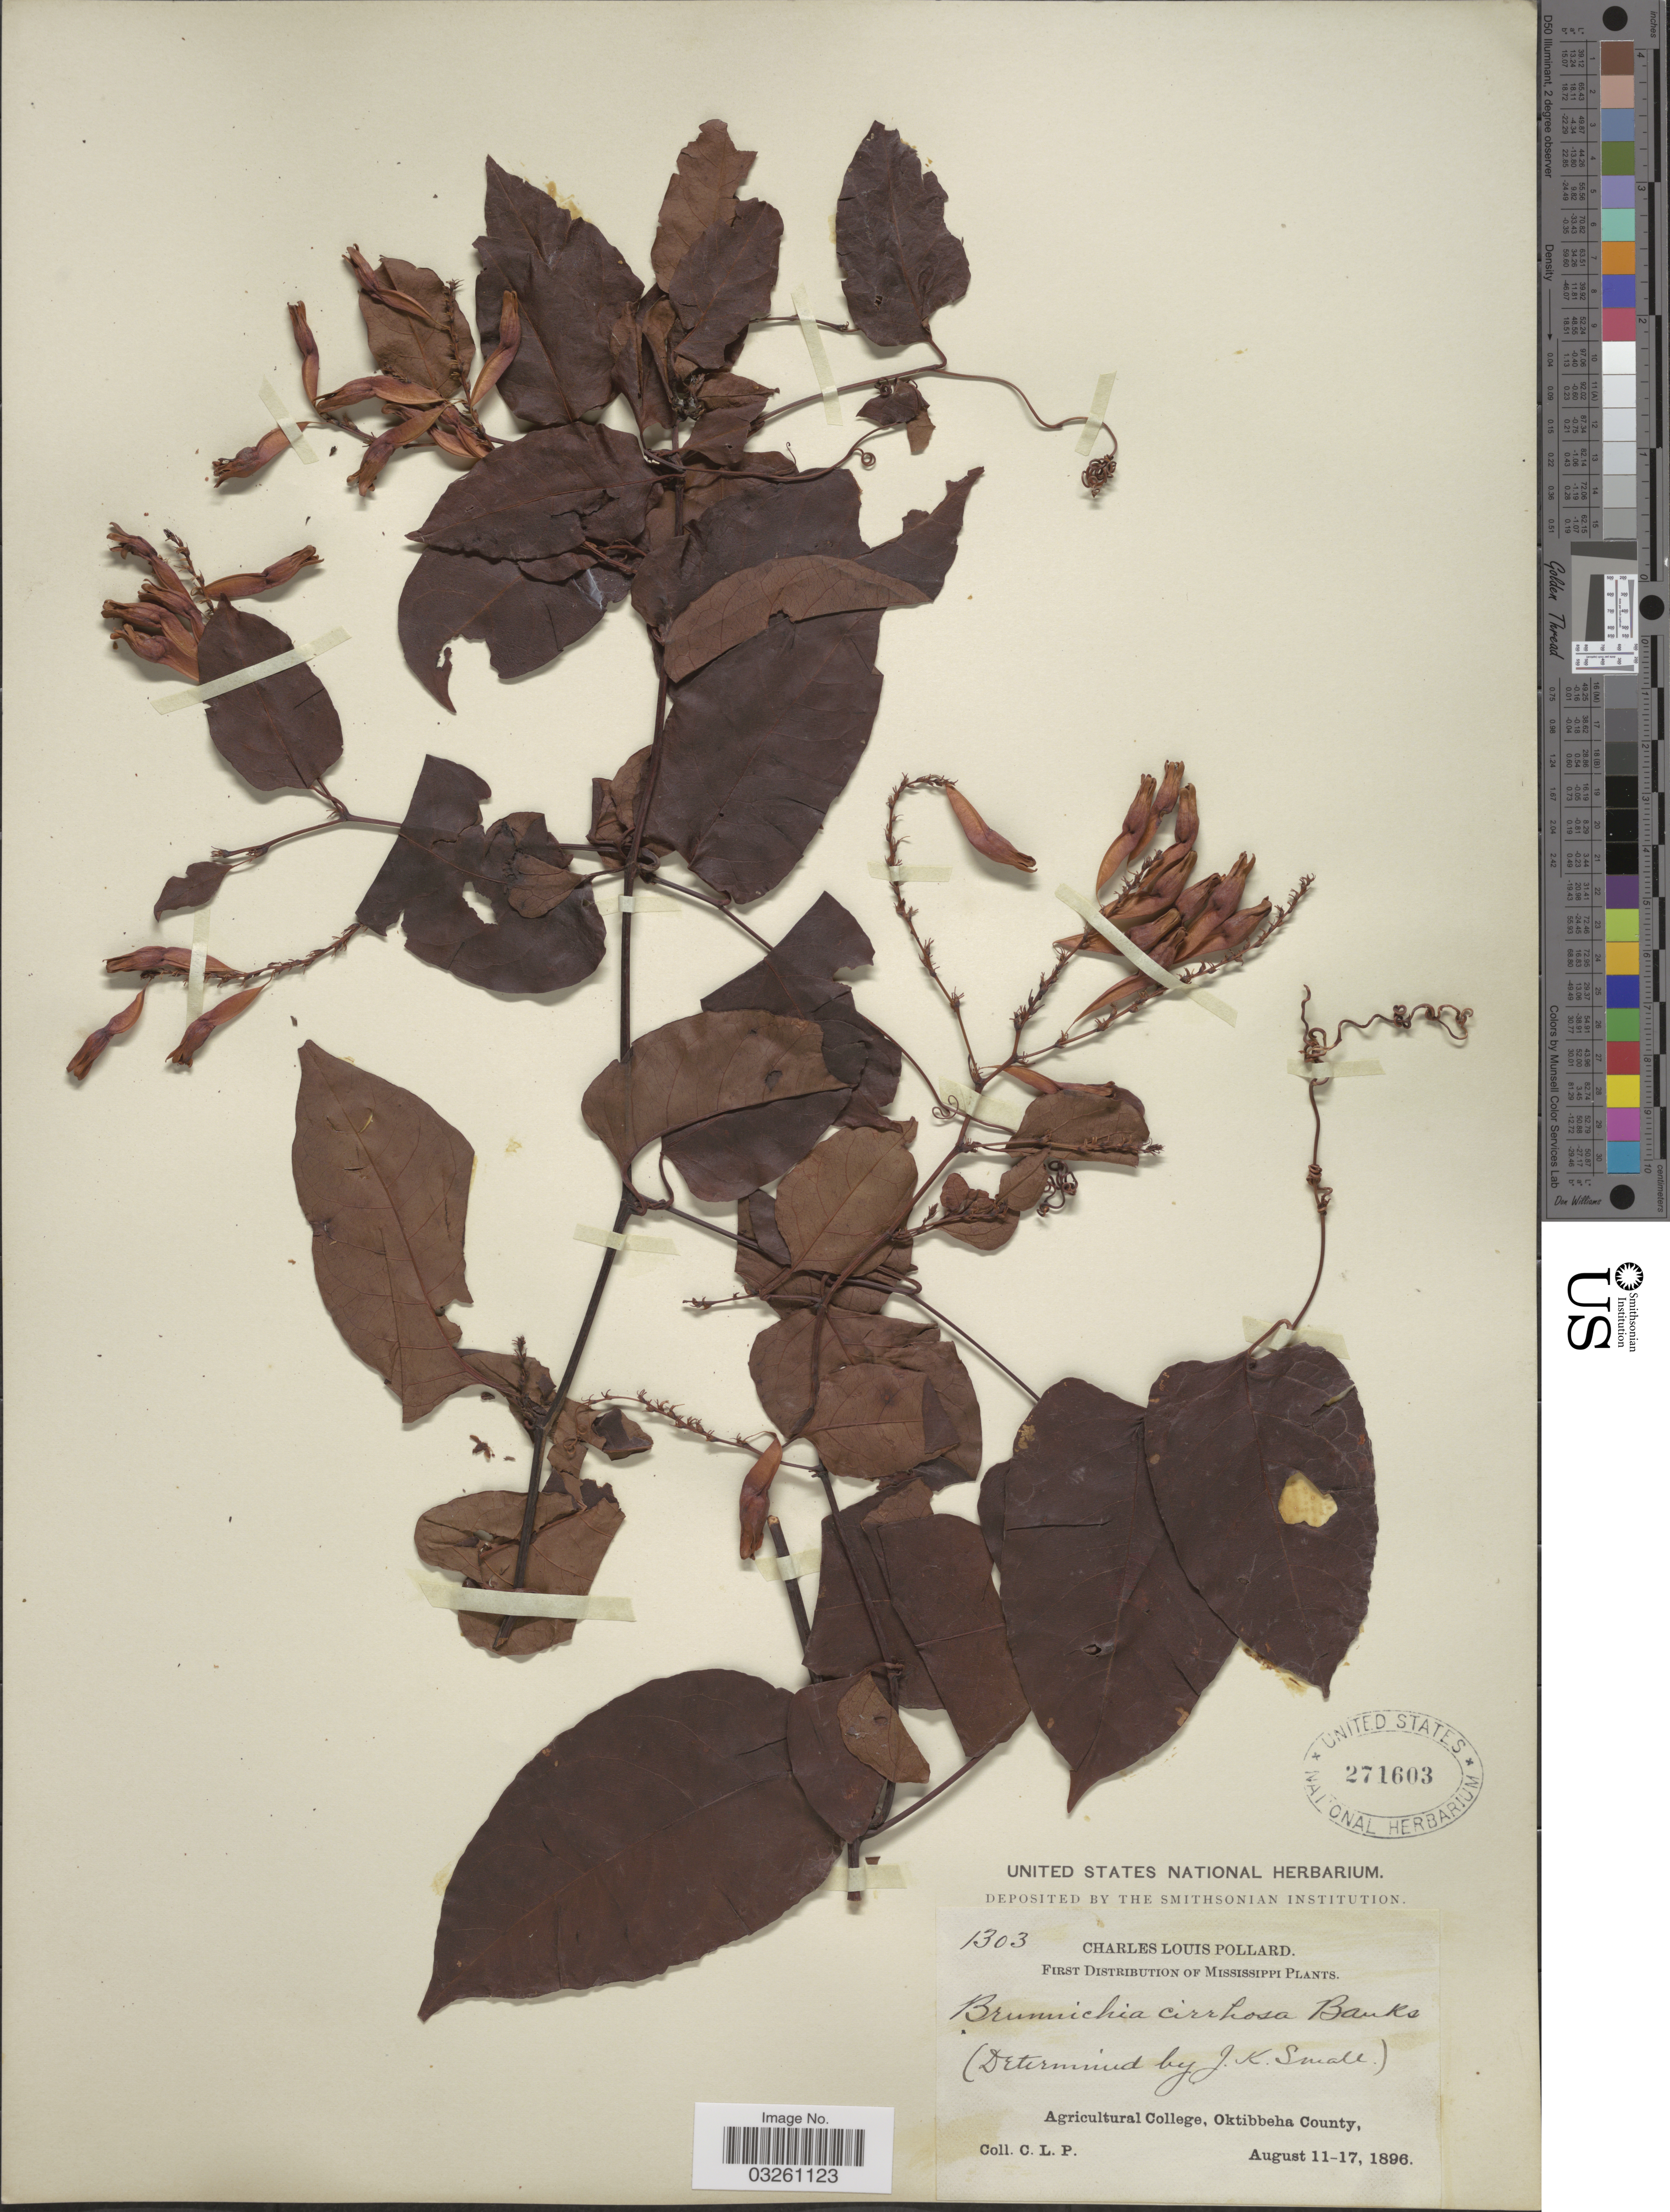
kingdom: Plantae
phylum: Tracheophyta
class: Magnoliopsida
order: Caryophyllales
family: Polygonaceae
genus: Brunnichia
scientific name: Brunnichia cirrhosa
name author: Gaertn.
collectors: C. L. Pollard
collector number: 1303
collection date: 1896-08-11/1896-08-17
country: United States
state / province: Mississippi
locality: Agricultural College, Oktibbeha County.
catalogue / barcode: US 271603